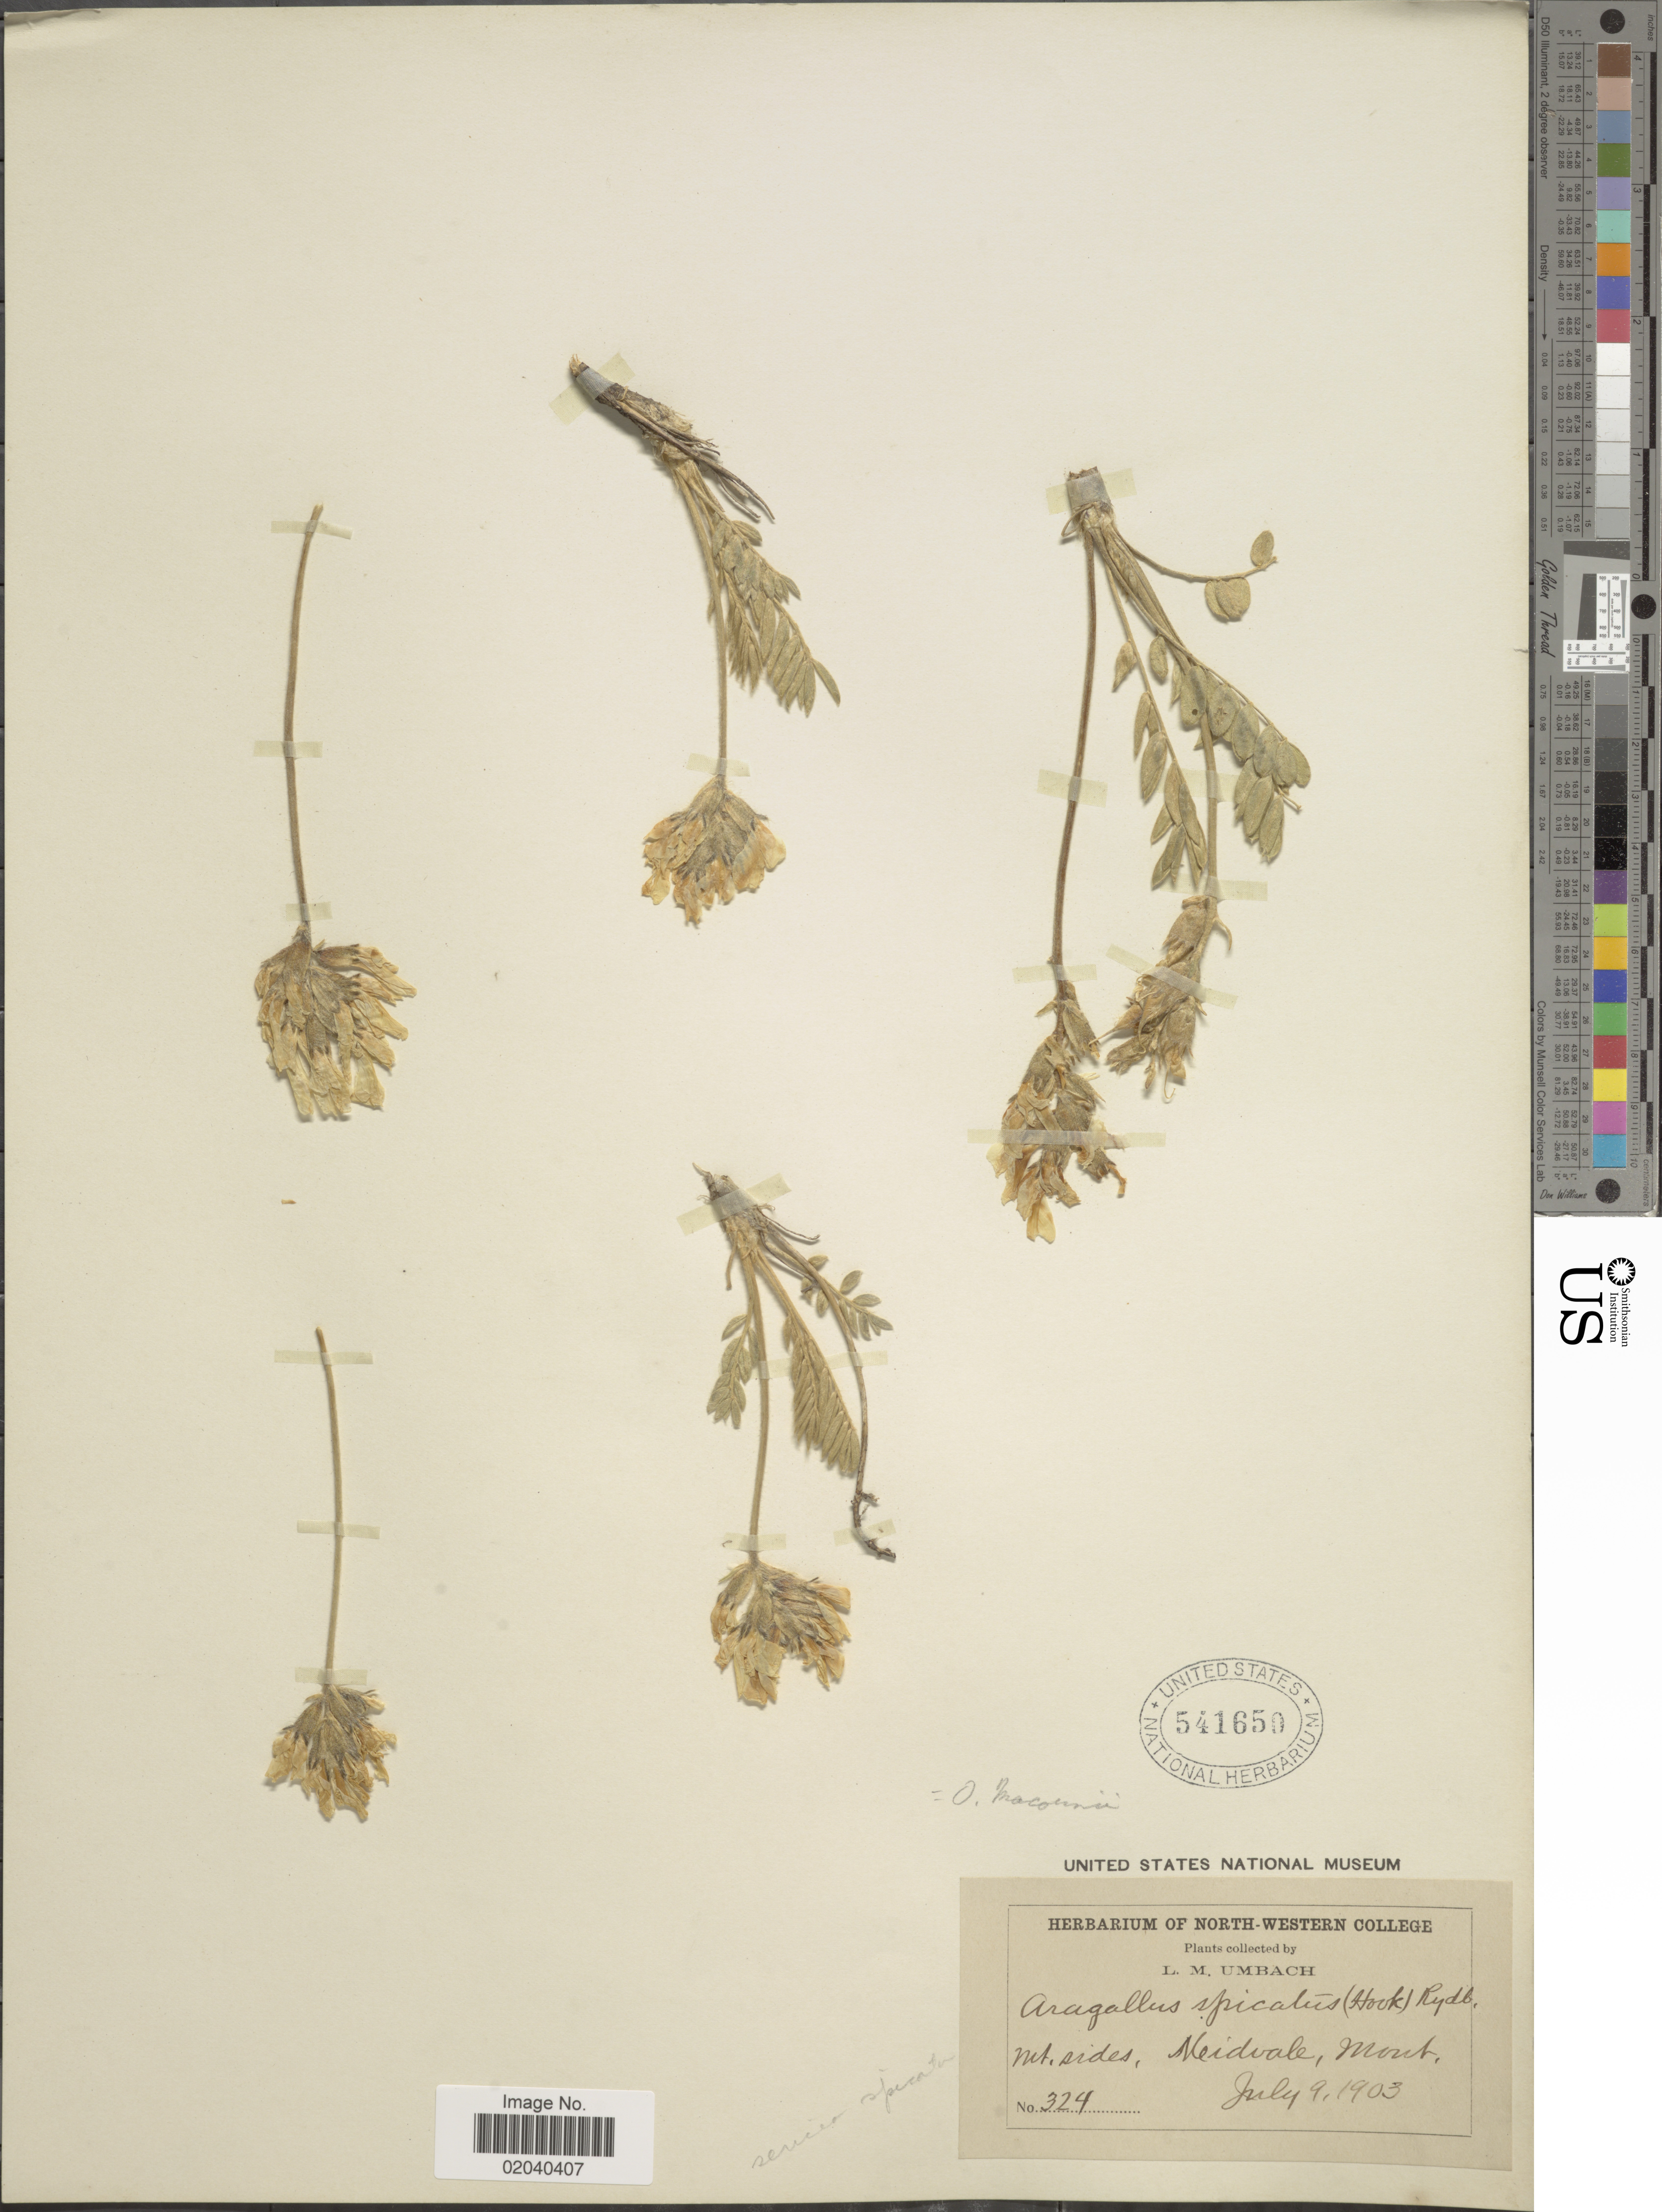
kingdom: Plantae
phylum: Tracheophyta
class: Magnoliopsida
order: Fabales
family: Fabaceae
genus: Oxytropis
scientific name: Oxytropis sericea var. spicata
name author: (Hook.) Barneby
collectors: L. M. Umbach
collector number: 324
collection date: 1903-07-09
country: United States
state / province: Montana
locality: Mt. sides, Midvale, Mont.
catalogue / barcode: US 541650